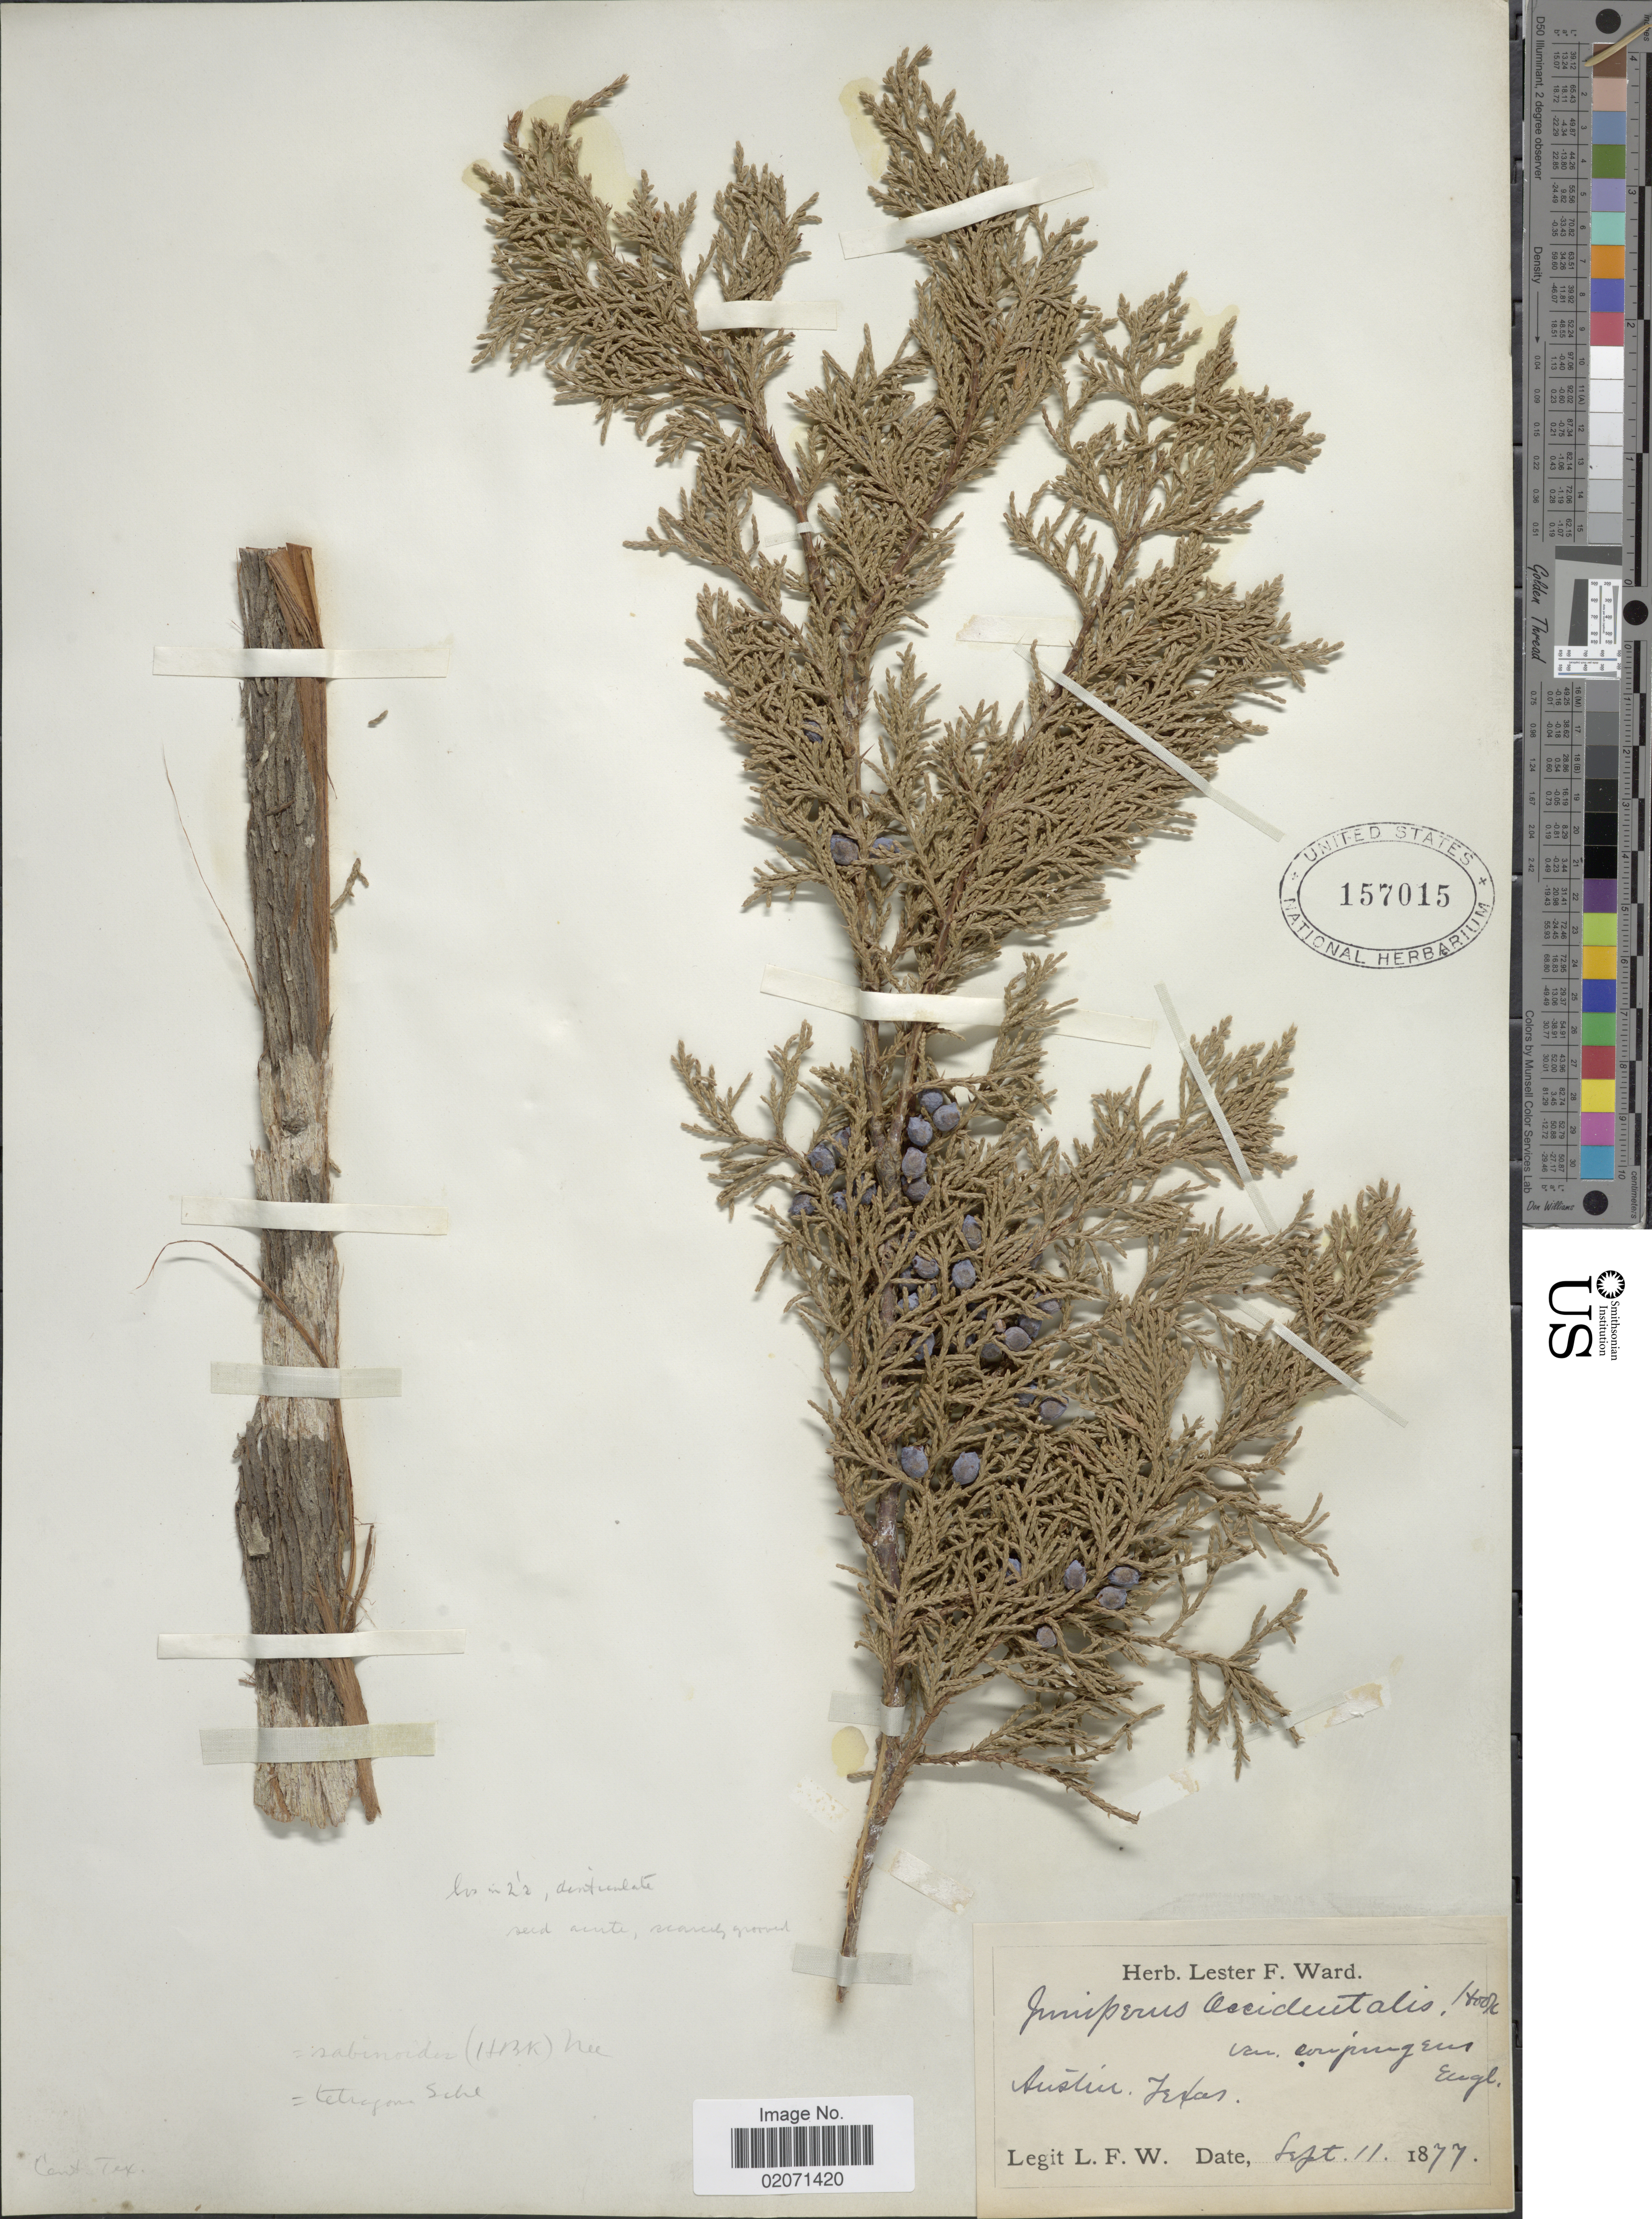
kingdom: Plantae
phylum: Tracheophyta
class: Pinopsida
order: Pinales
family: Cupressaceae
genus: Juniperus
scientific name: Juniperus occidentalis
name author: Hook.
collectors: L. F. Ward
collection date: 1877-09-11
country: United States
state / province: Texas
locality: Austin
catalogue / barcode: US 157015